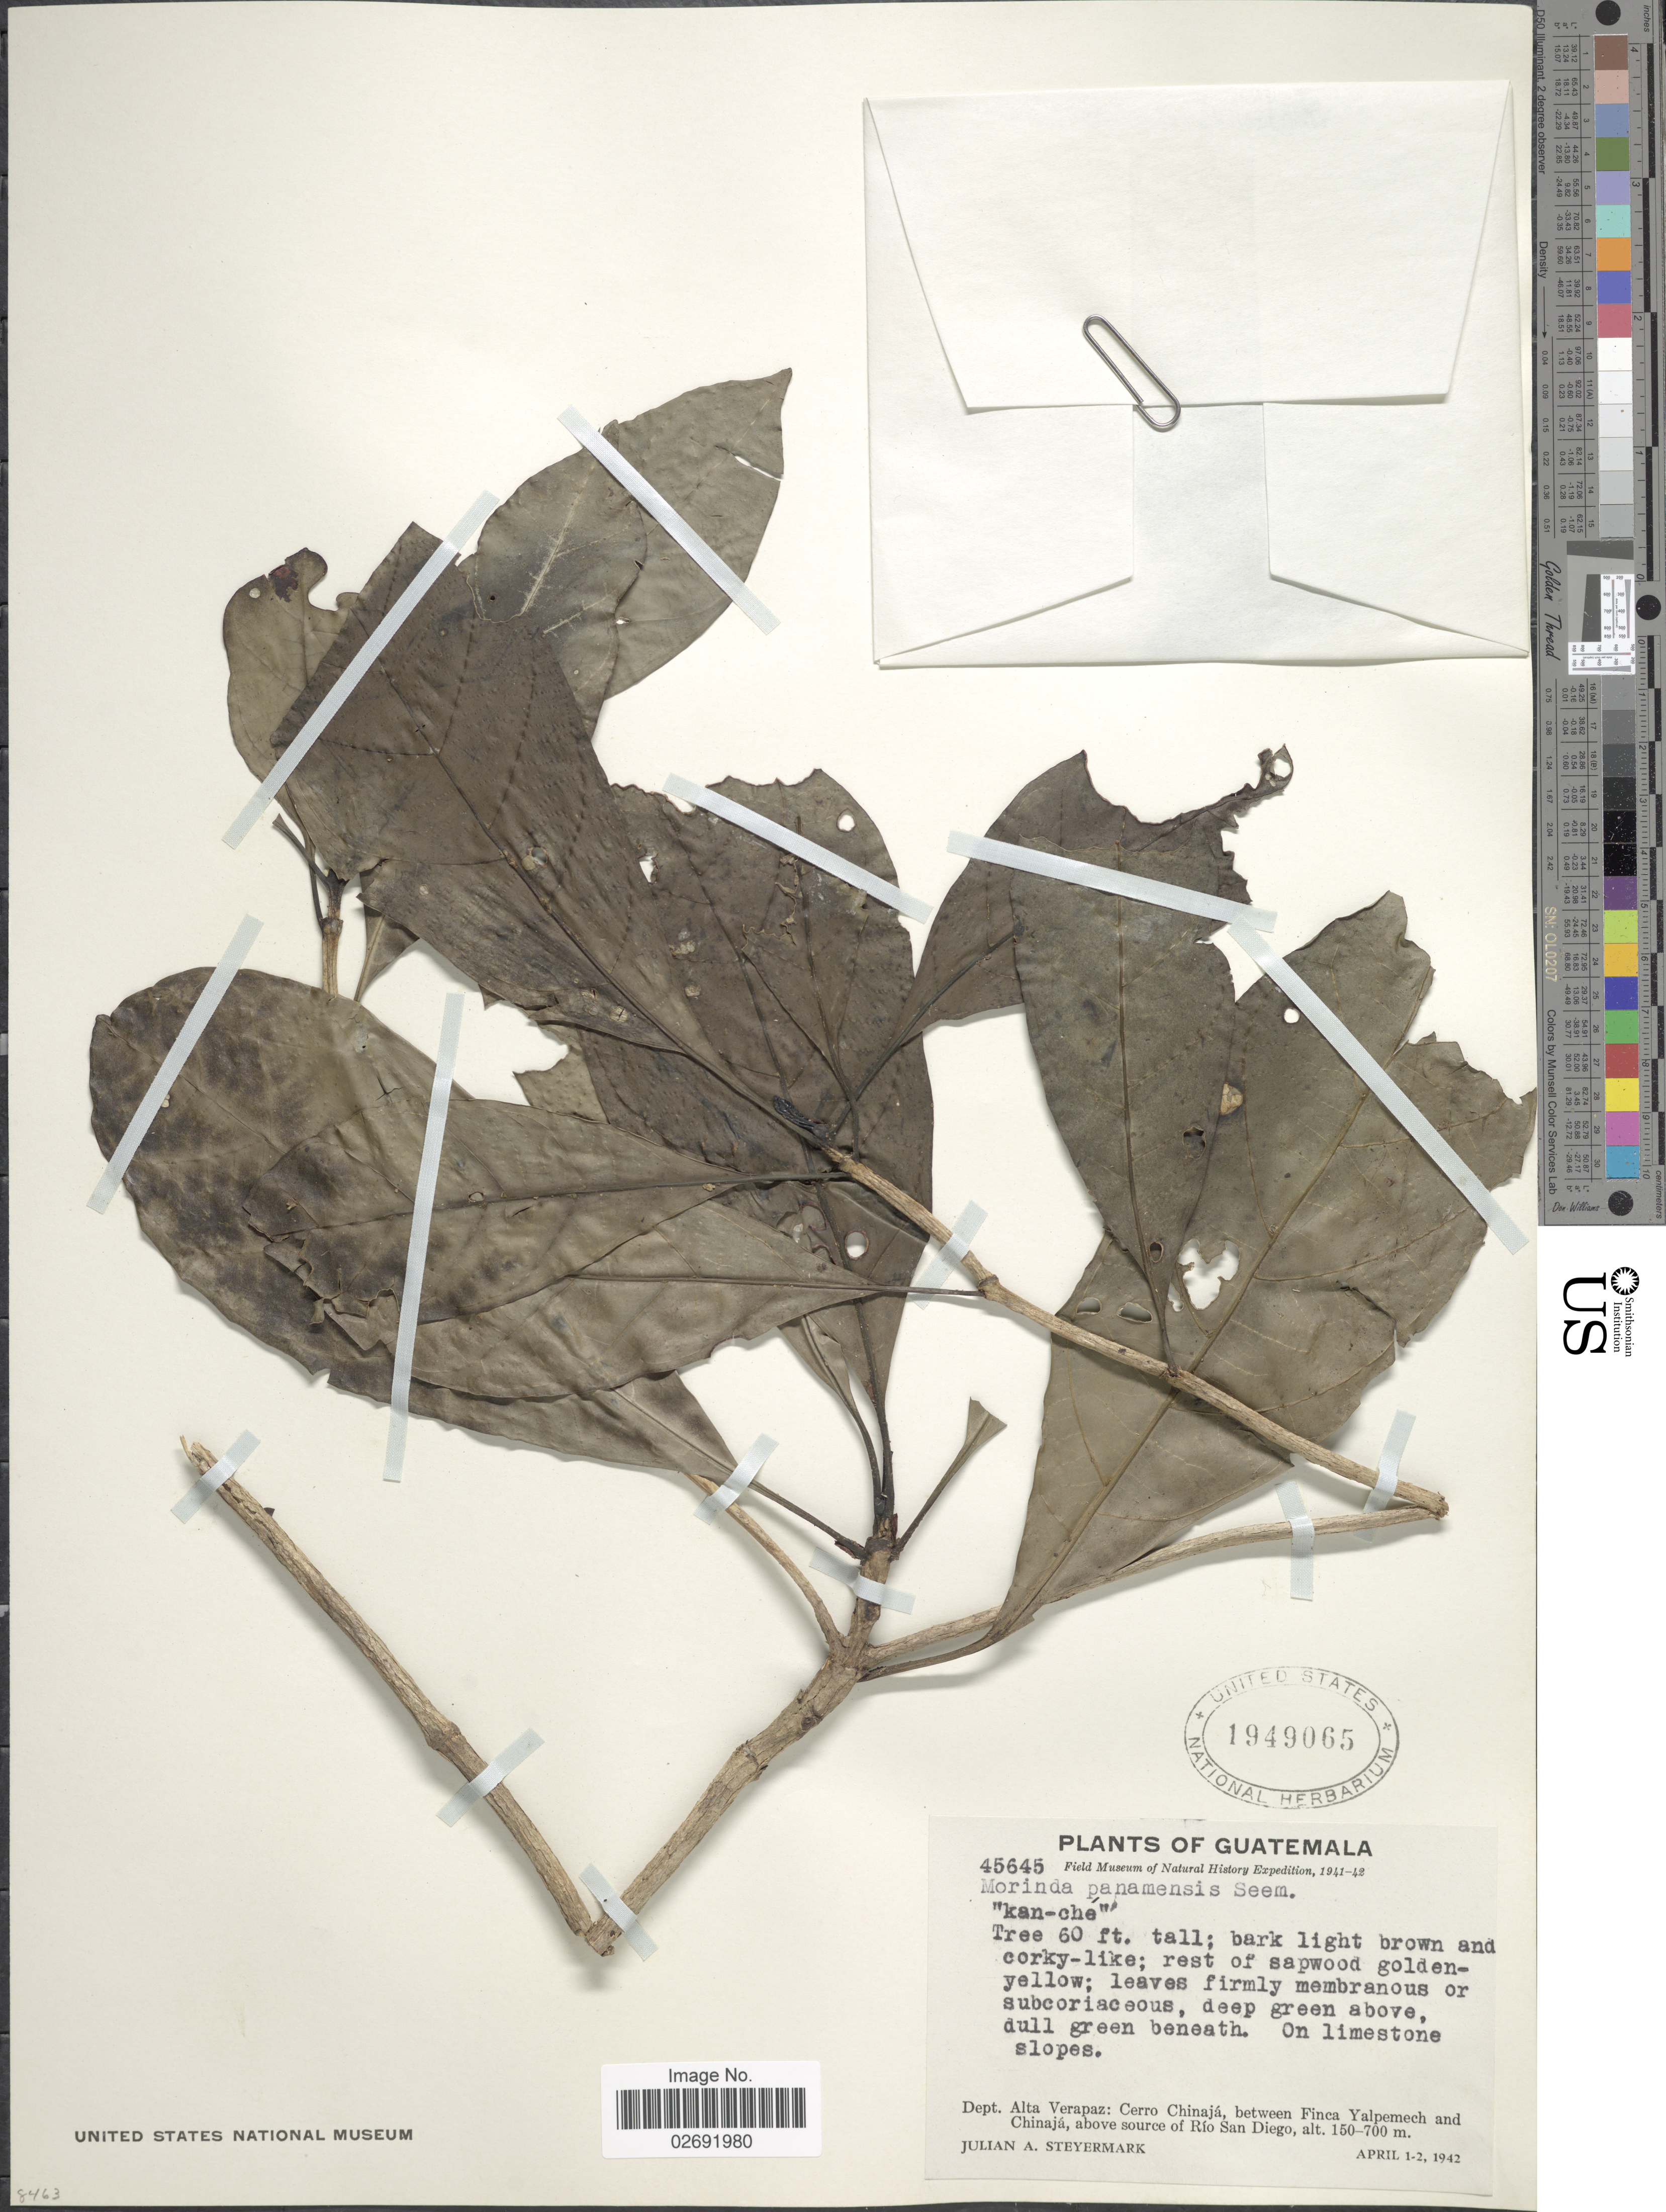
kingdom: Plantae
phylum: Tracheophyta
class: Magnoliopsida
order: Gentianales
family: Rubiaceae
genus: Morinda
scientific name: Morinda panamensis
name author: Seem.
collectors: J. Steyermark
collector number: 45645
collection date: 1942-04-01/1942-04-02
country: Guatemala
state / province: Alta Verapaz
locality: On limestone slopes, Dept. Alta Verapaz: Cerro Chinajá, between Finca Yalpemech and Chinajá, above source of Río San Diego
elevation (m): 150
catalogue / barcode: US 1949065